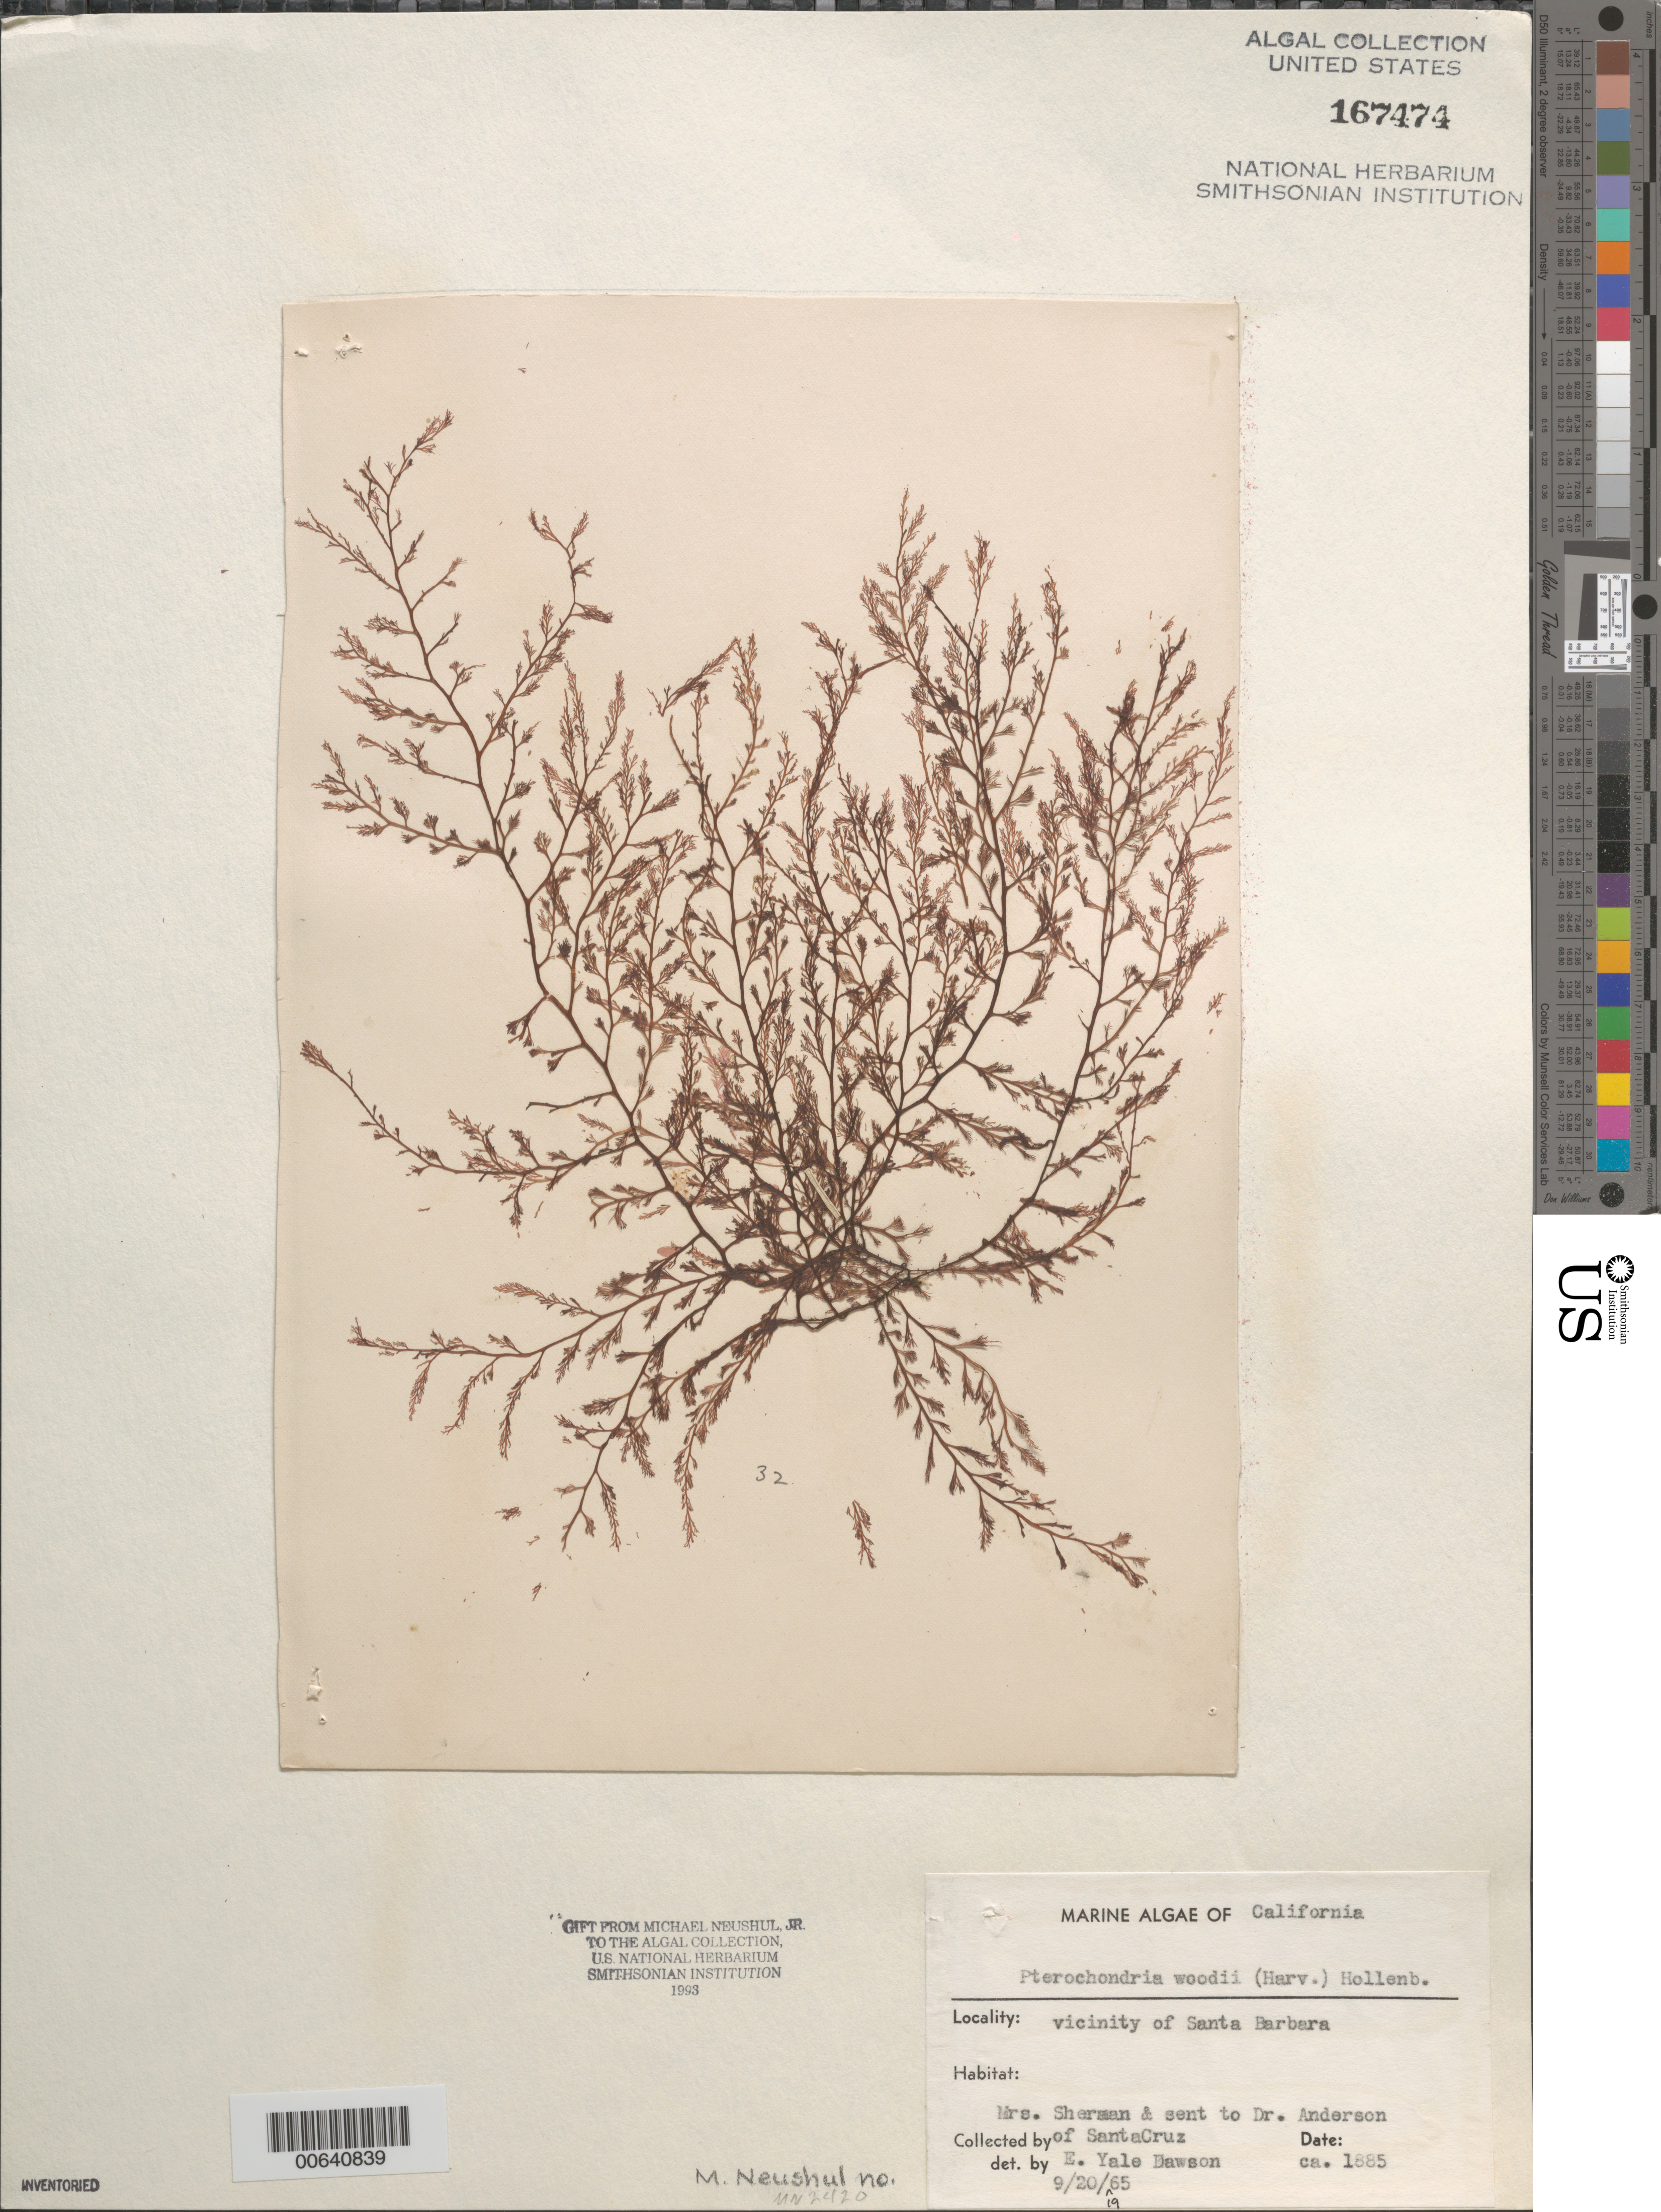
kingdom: Plantae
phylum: Rhodophyta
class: Florideophyceae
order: Ceramiales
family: Rhodomelaceae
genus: Pterochondria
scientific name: Pterochondria woodii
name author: (Harv.) Hollenb.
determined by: Dawson, E. Y.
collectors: M. Sherman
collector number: Neushul 2420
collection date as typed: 1885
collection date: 1885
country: United States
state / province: California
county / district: Santa Barbara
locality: Santa Barbara area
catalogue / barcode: US 167474